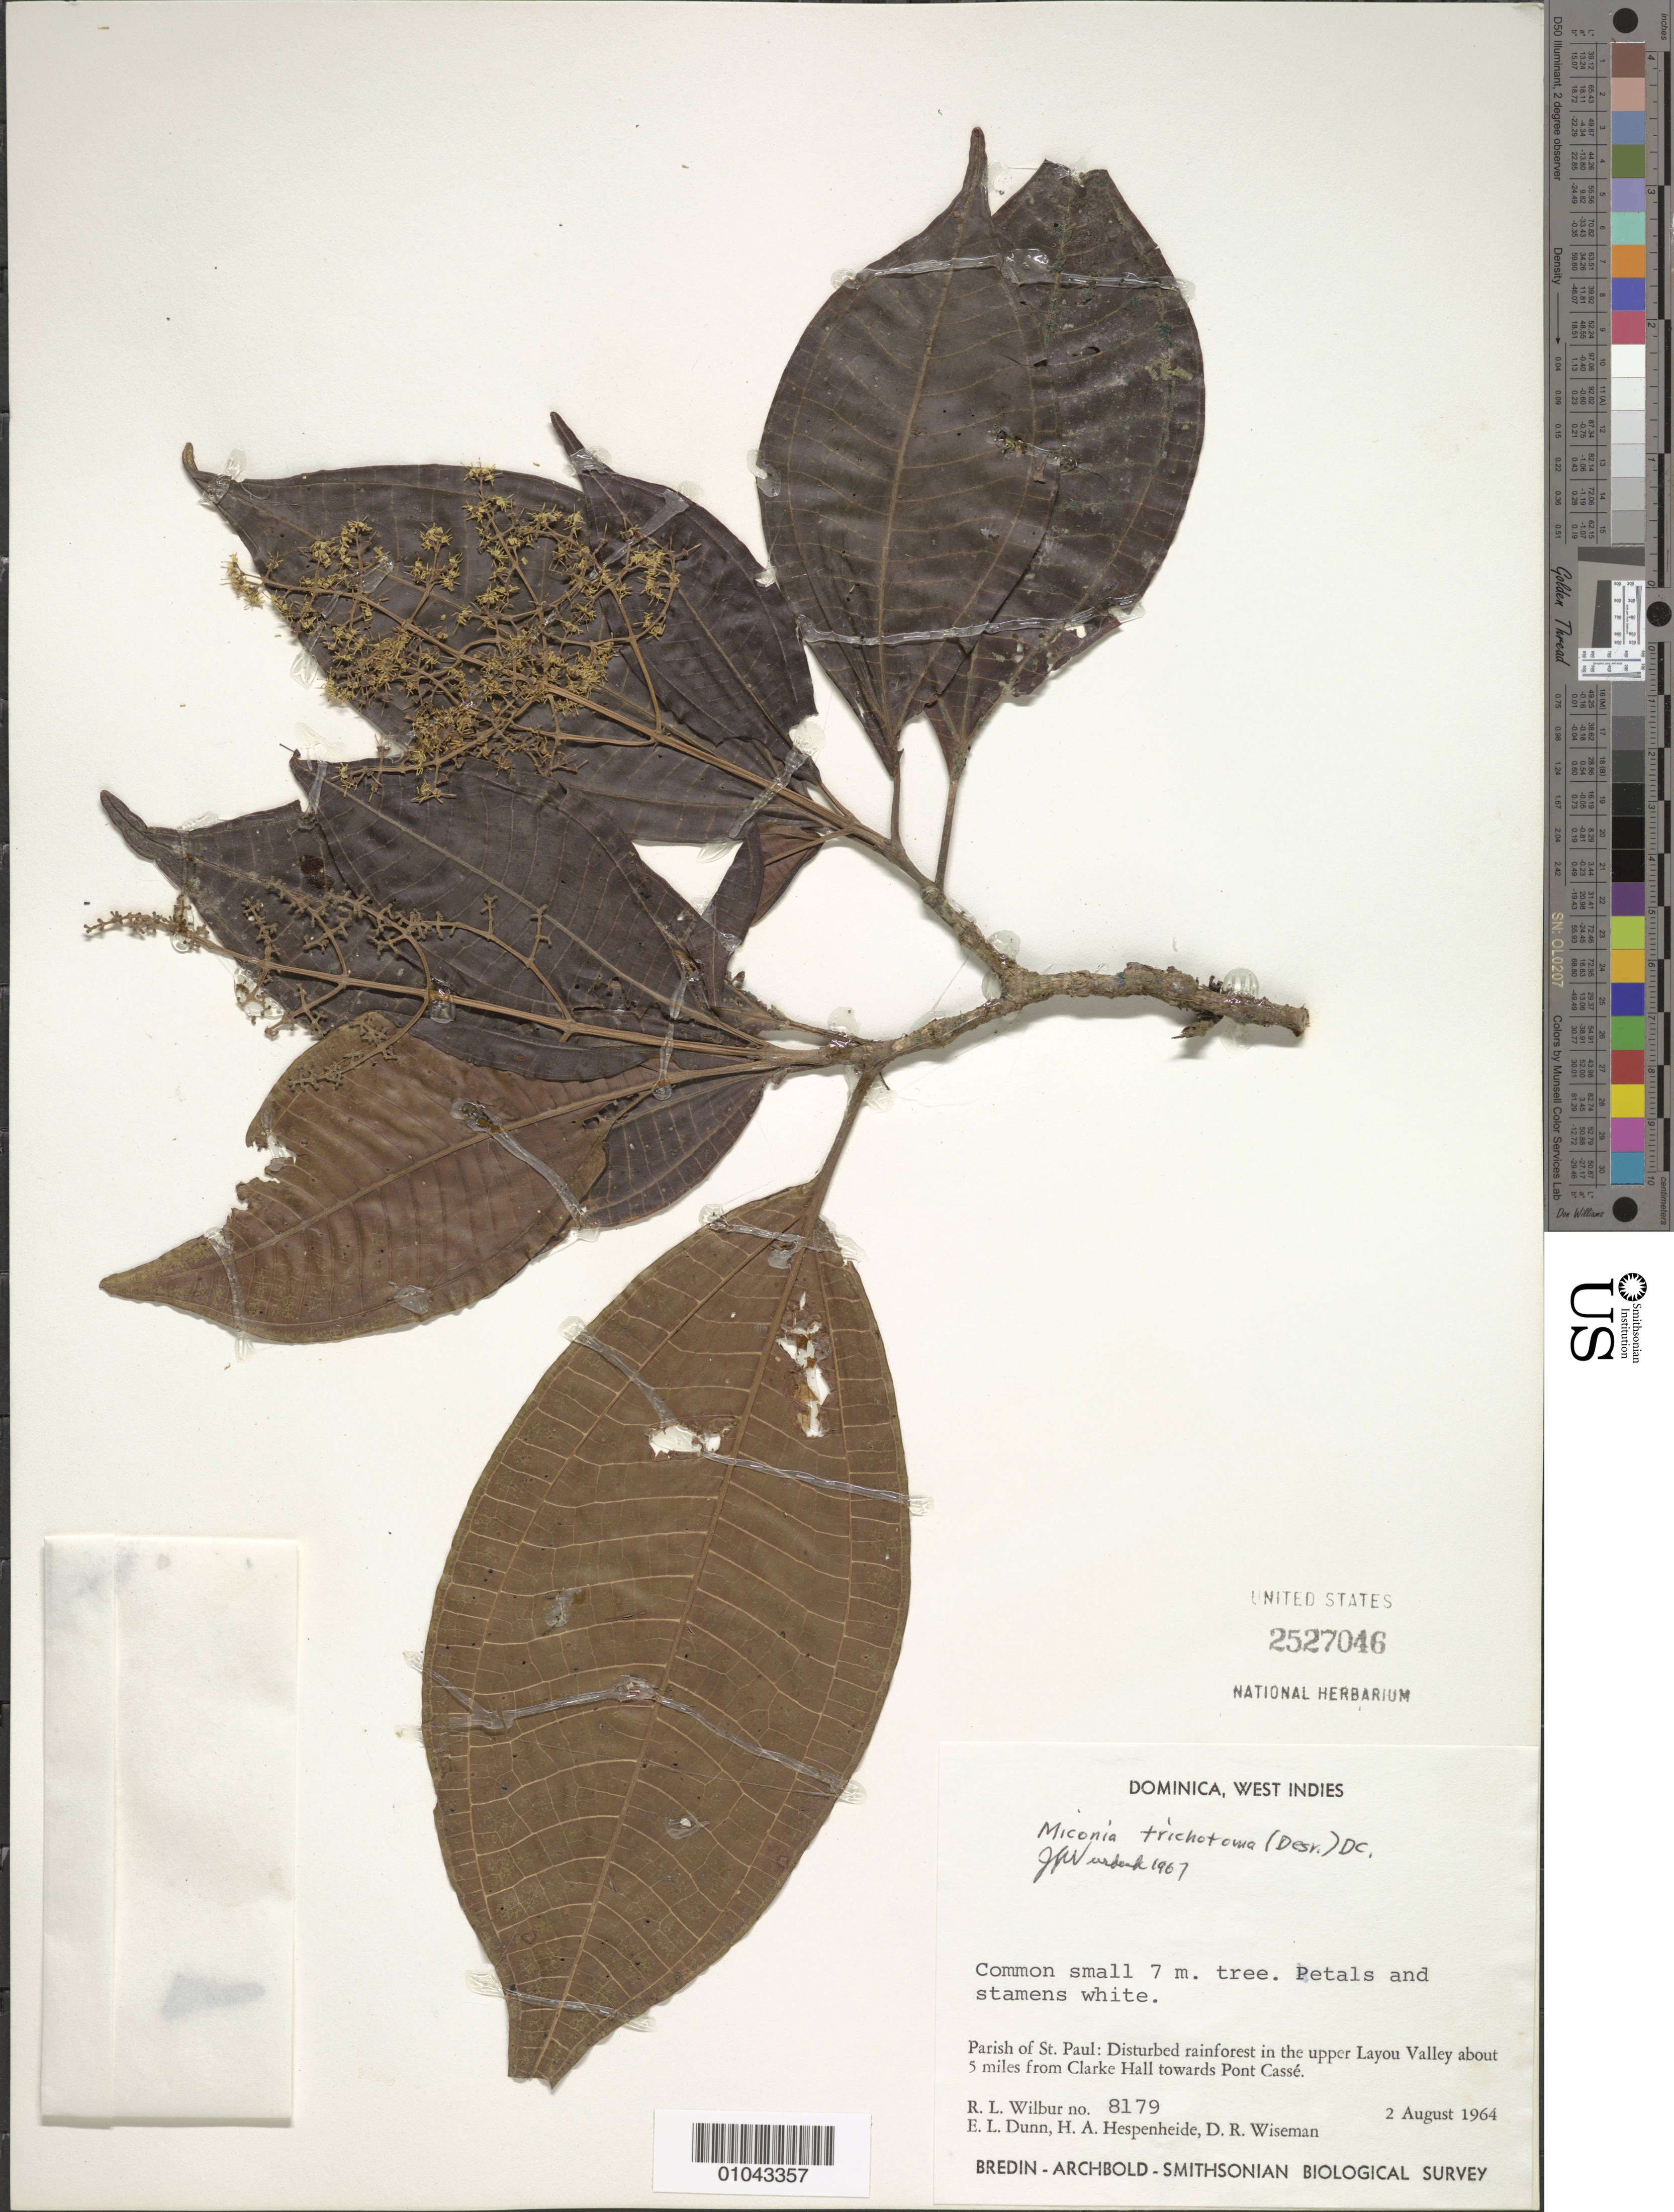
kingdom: Plantae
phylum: Tracheophyta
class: Magnoliopsida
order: Myrtales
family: Melastomataceae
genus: Miconia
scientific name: Miconia trichotoma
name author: (Desr.) DC.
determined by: Wurdack, John J., (US), US (UNITED STATES)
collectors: R. L. Wilbur, E. Dunn, H. A. Hespenheide & D. R. Wiseman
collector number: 8179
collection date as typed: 02 Aug 1964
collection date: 1964-08-02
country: Dominica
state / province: St. Paul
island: Dominica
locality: Upper Layou Valley about 5 miles from Clarke Hall towards Pont Cassé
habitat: Disturbed rainforest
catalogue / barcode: US 2527046